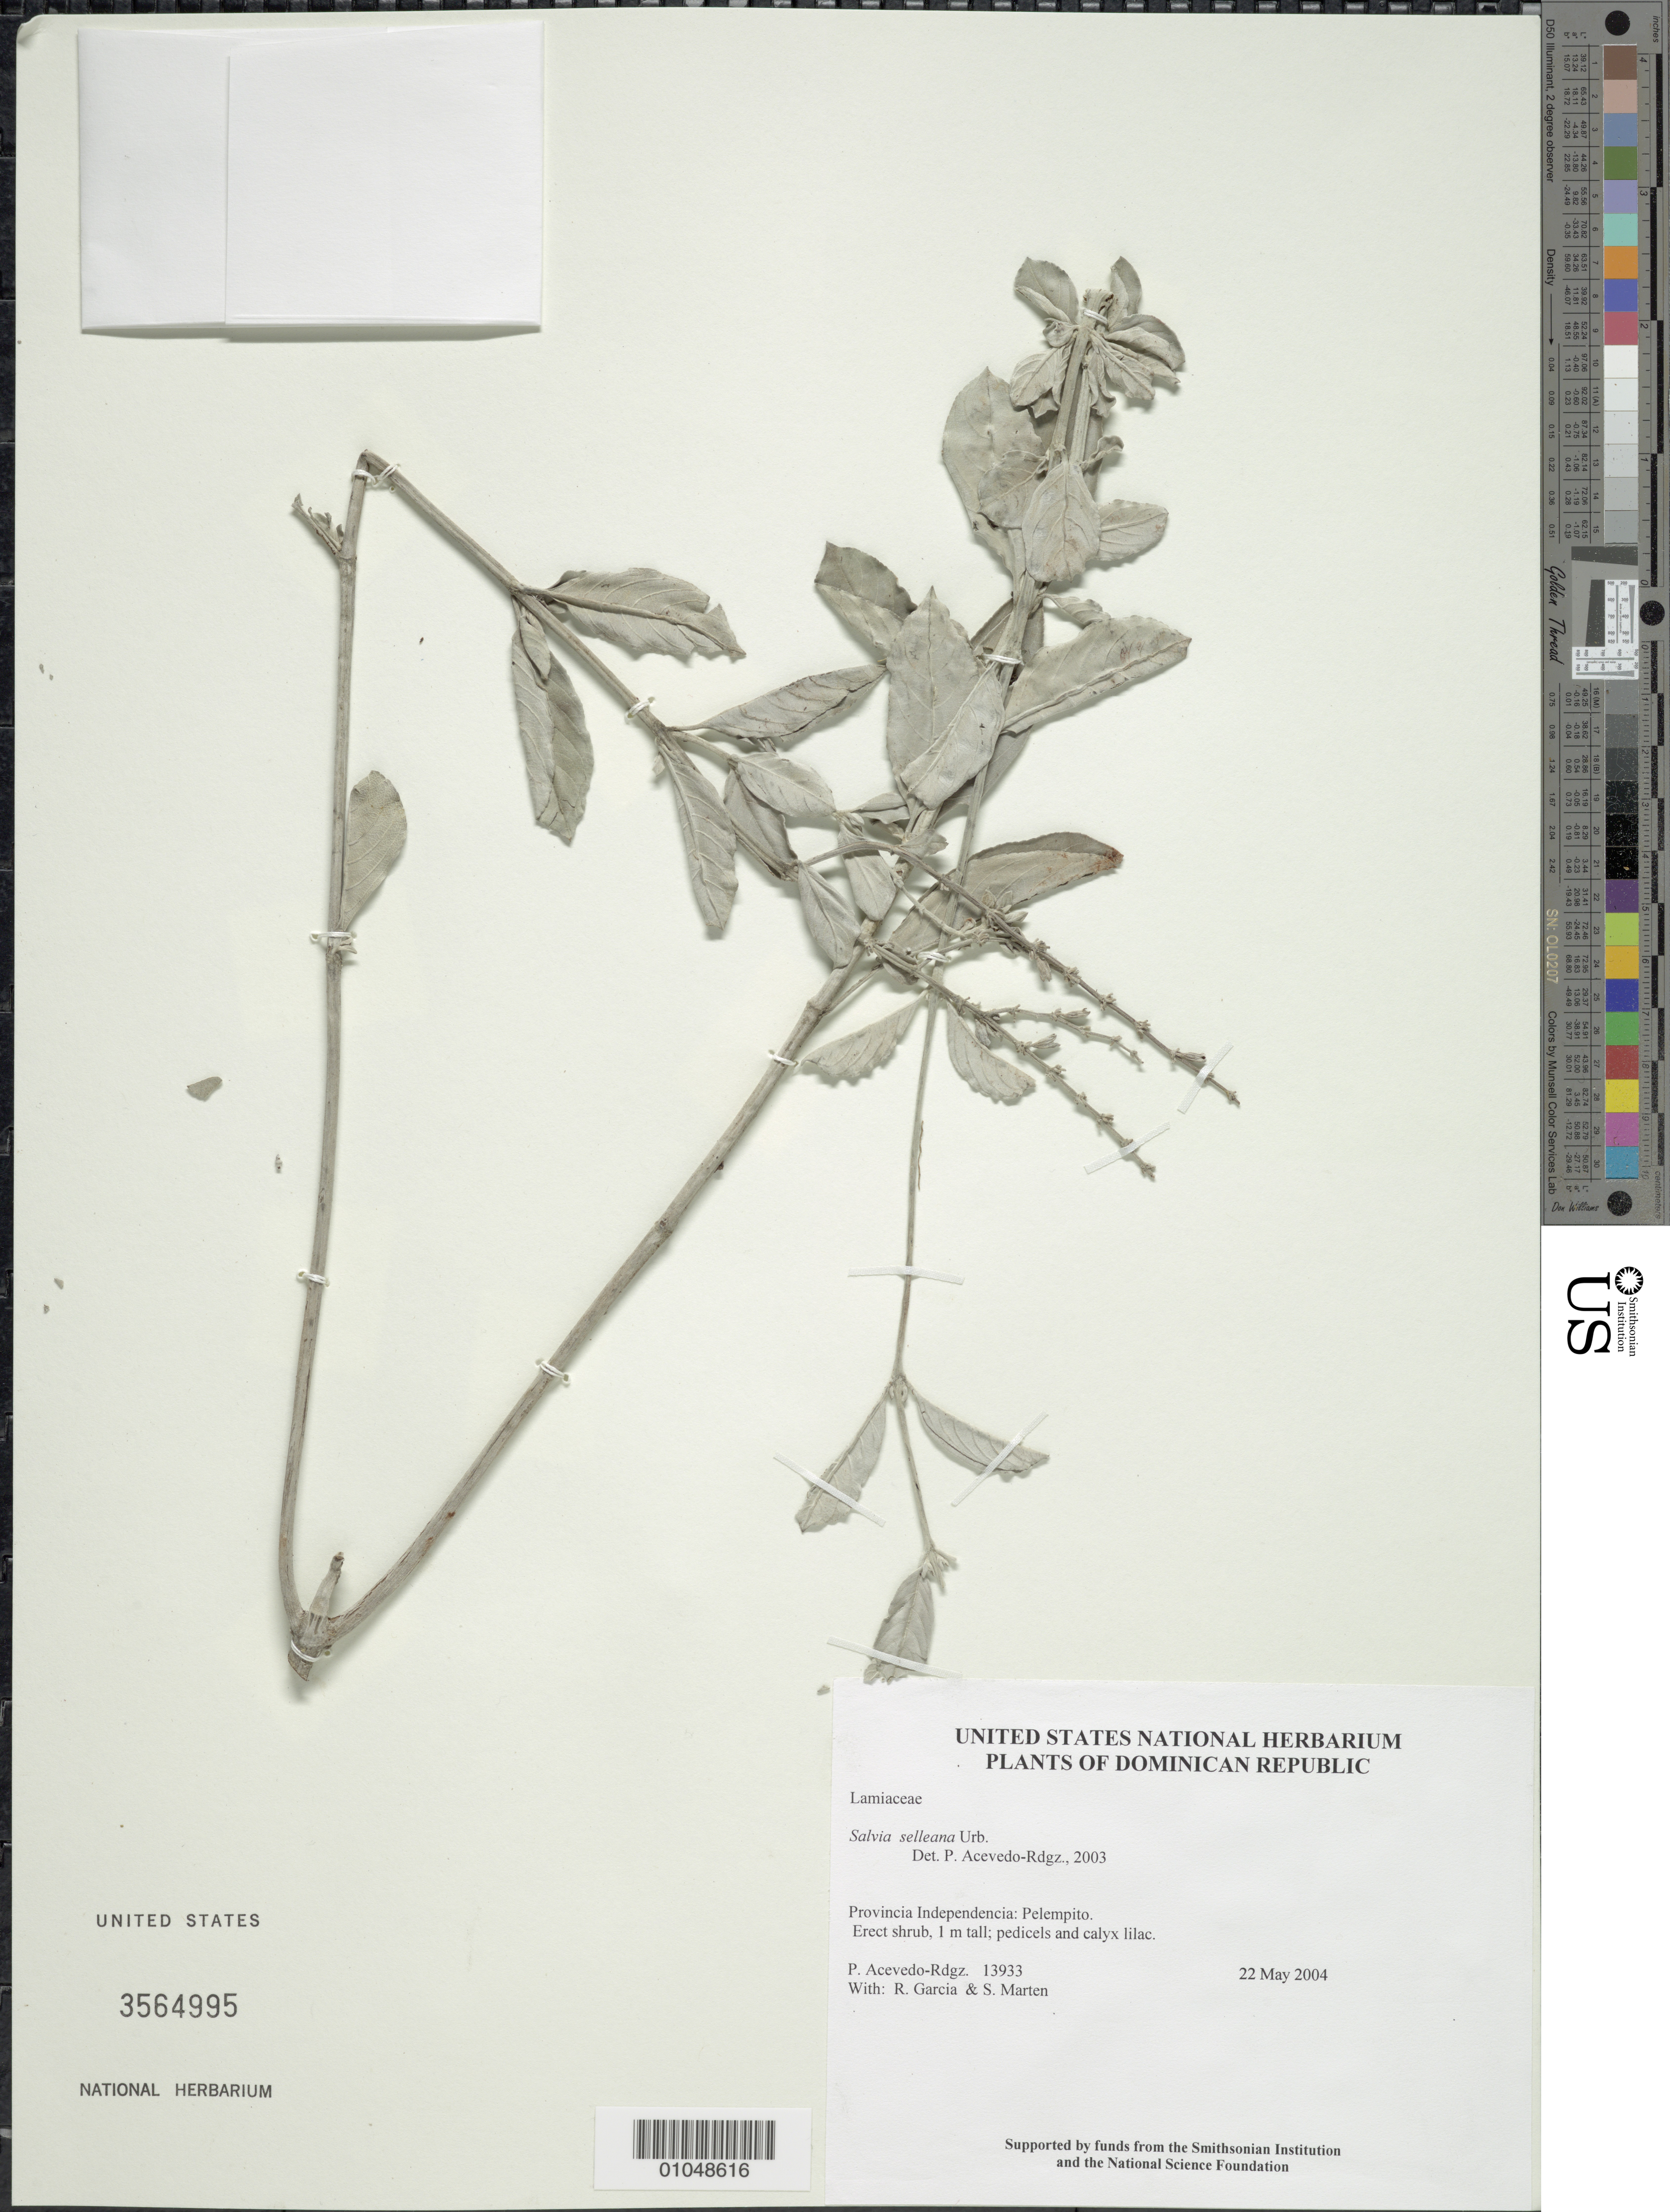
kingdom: Plantae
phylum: Tracheophyta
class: Magnoliopsida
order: Lamiales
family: Lamiaceae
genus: Salvia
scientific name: Salvia selleana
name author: Urb.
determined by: Acevedo-Rodríguez, P., (BOT), Smithsonian Institution - National Museum of Natural History (UNITED STATES)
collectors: P. Acevedo-Rodr., R. G. García & S. Marten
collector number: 13933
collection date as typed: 22 May 2004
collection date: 2004-05-22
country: Dominican Republic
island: Hispaniola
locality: Provincia Independencia: Pelempito.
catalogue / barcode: US 3564995